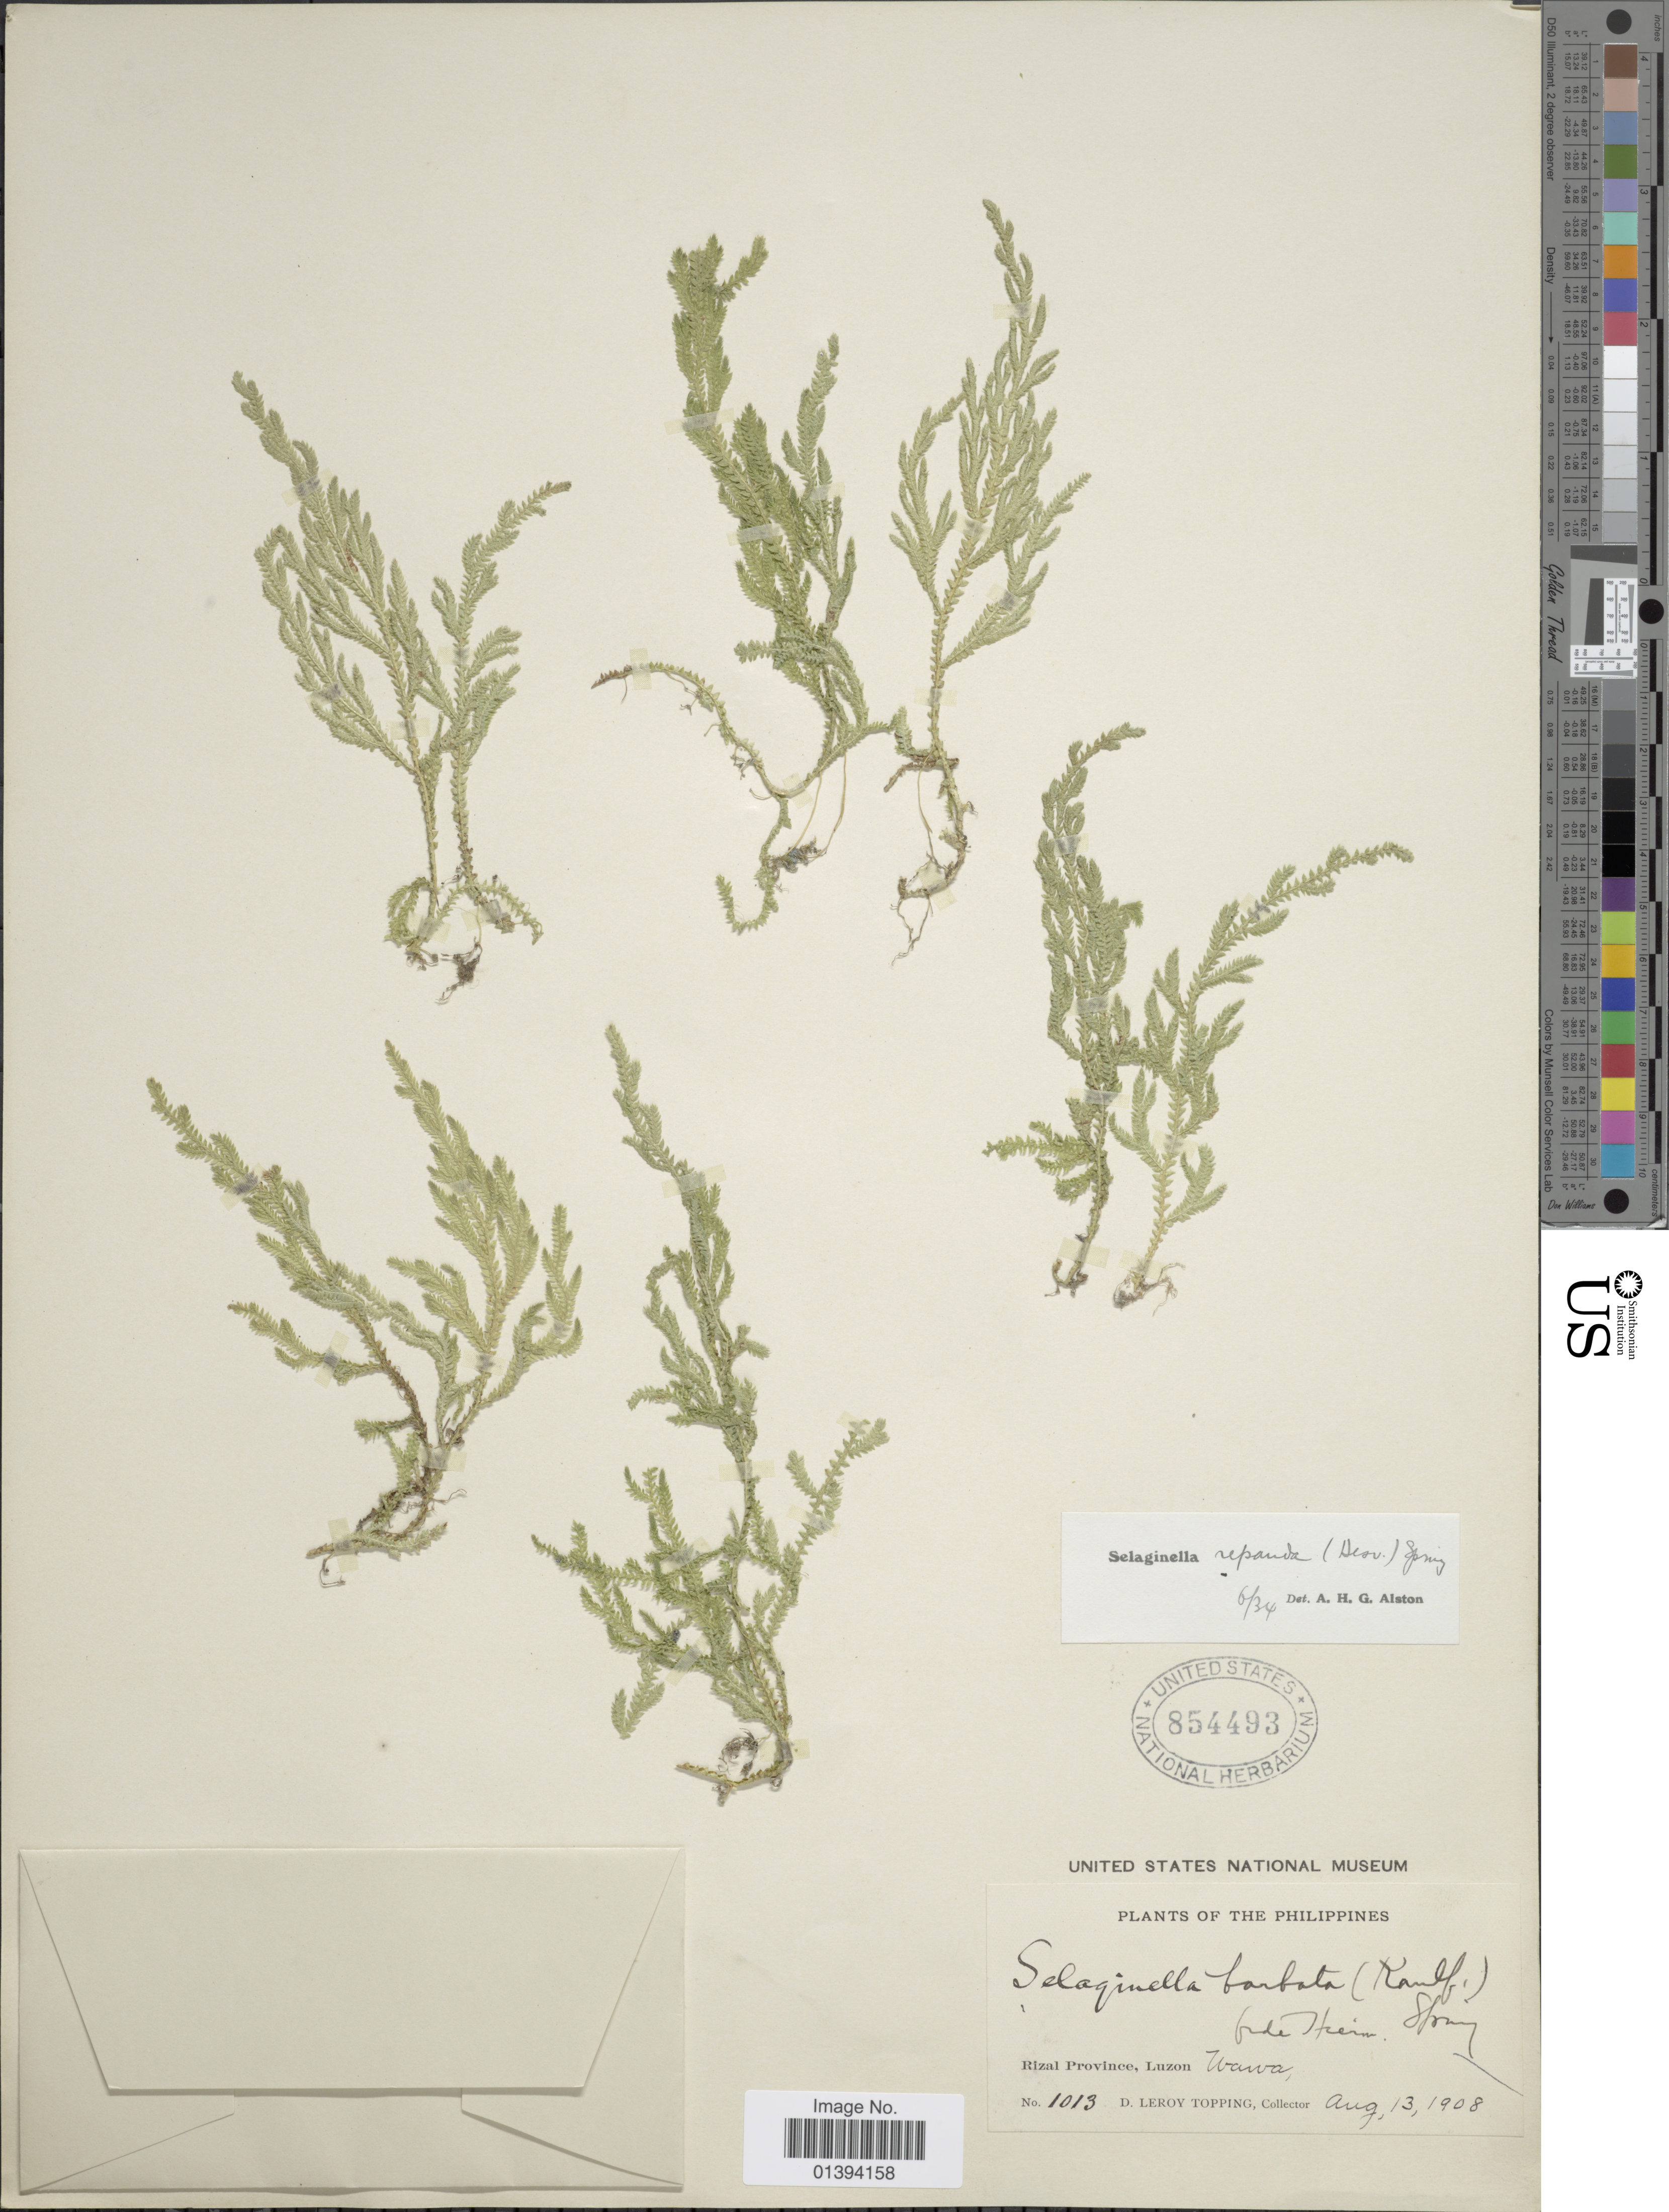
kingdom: Plantae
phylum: Tracheophyta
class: Lycopodiopsida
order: Selaginellales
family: Selaginellaceae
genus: Selaginella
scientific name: Selaginella repanda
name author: (Desv. ex Poir.) Spring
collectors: D. L. Topping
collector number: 1013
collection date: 1908-08-13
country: Philippines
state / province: Central Luzon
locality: Rizal Province, Luzon Wawa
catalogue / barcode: US 854493